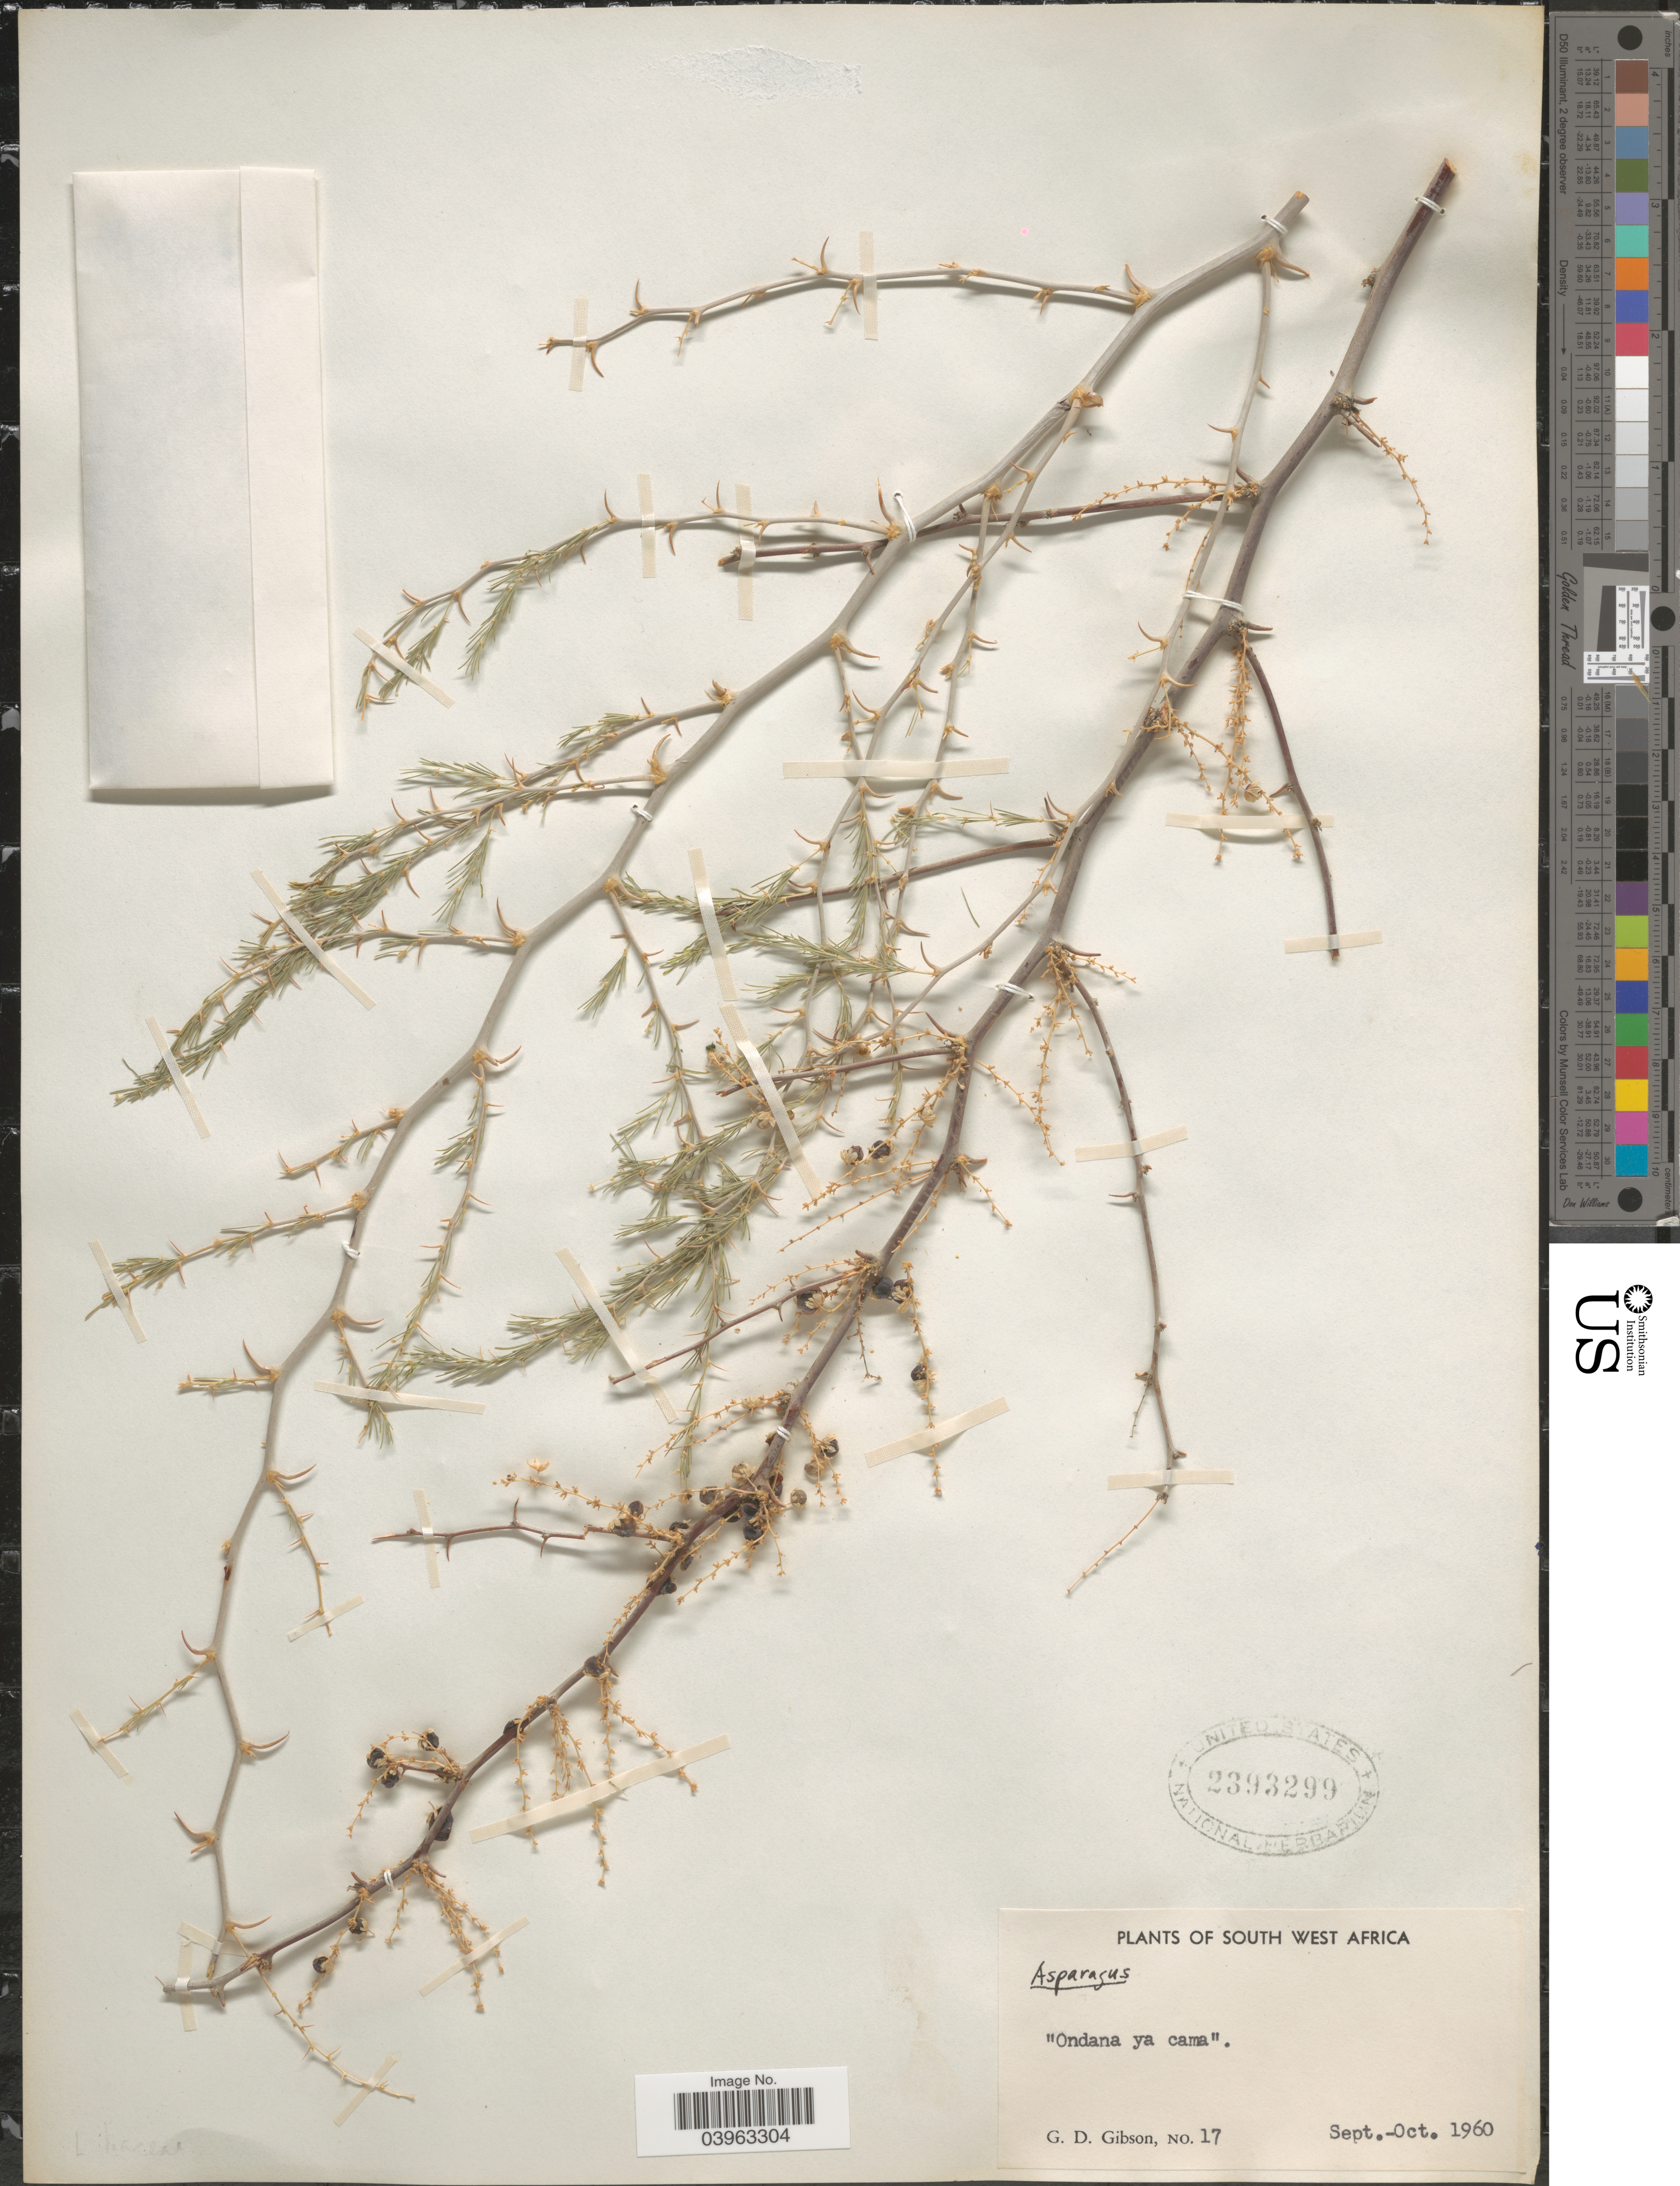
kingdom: Plantae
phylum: Tracheophyta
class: Liliopsida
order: Asparagales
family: Asparagaceae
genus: Asparagus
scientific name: Asparagus sp.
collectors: G. D. Gibson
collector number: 17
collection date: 1960-09/1960-10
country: Namibia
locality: South West Africa. "Ondana ya cama".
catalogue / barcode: US 2393299